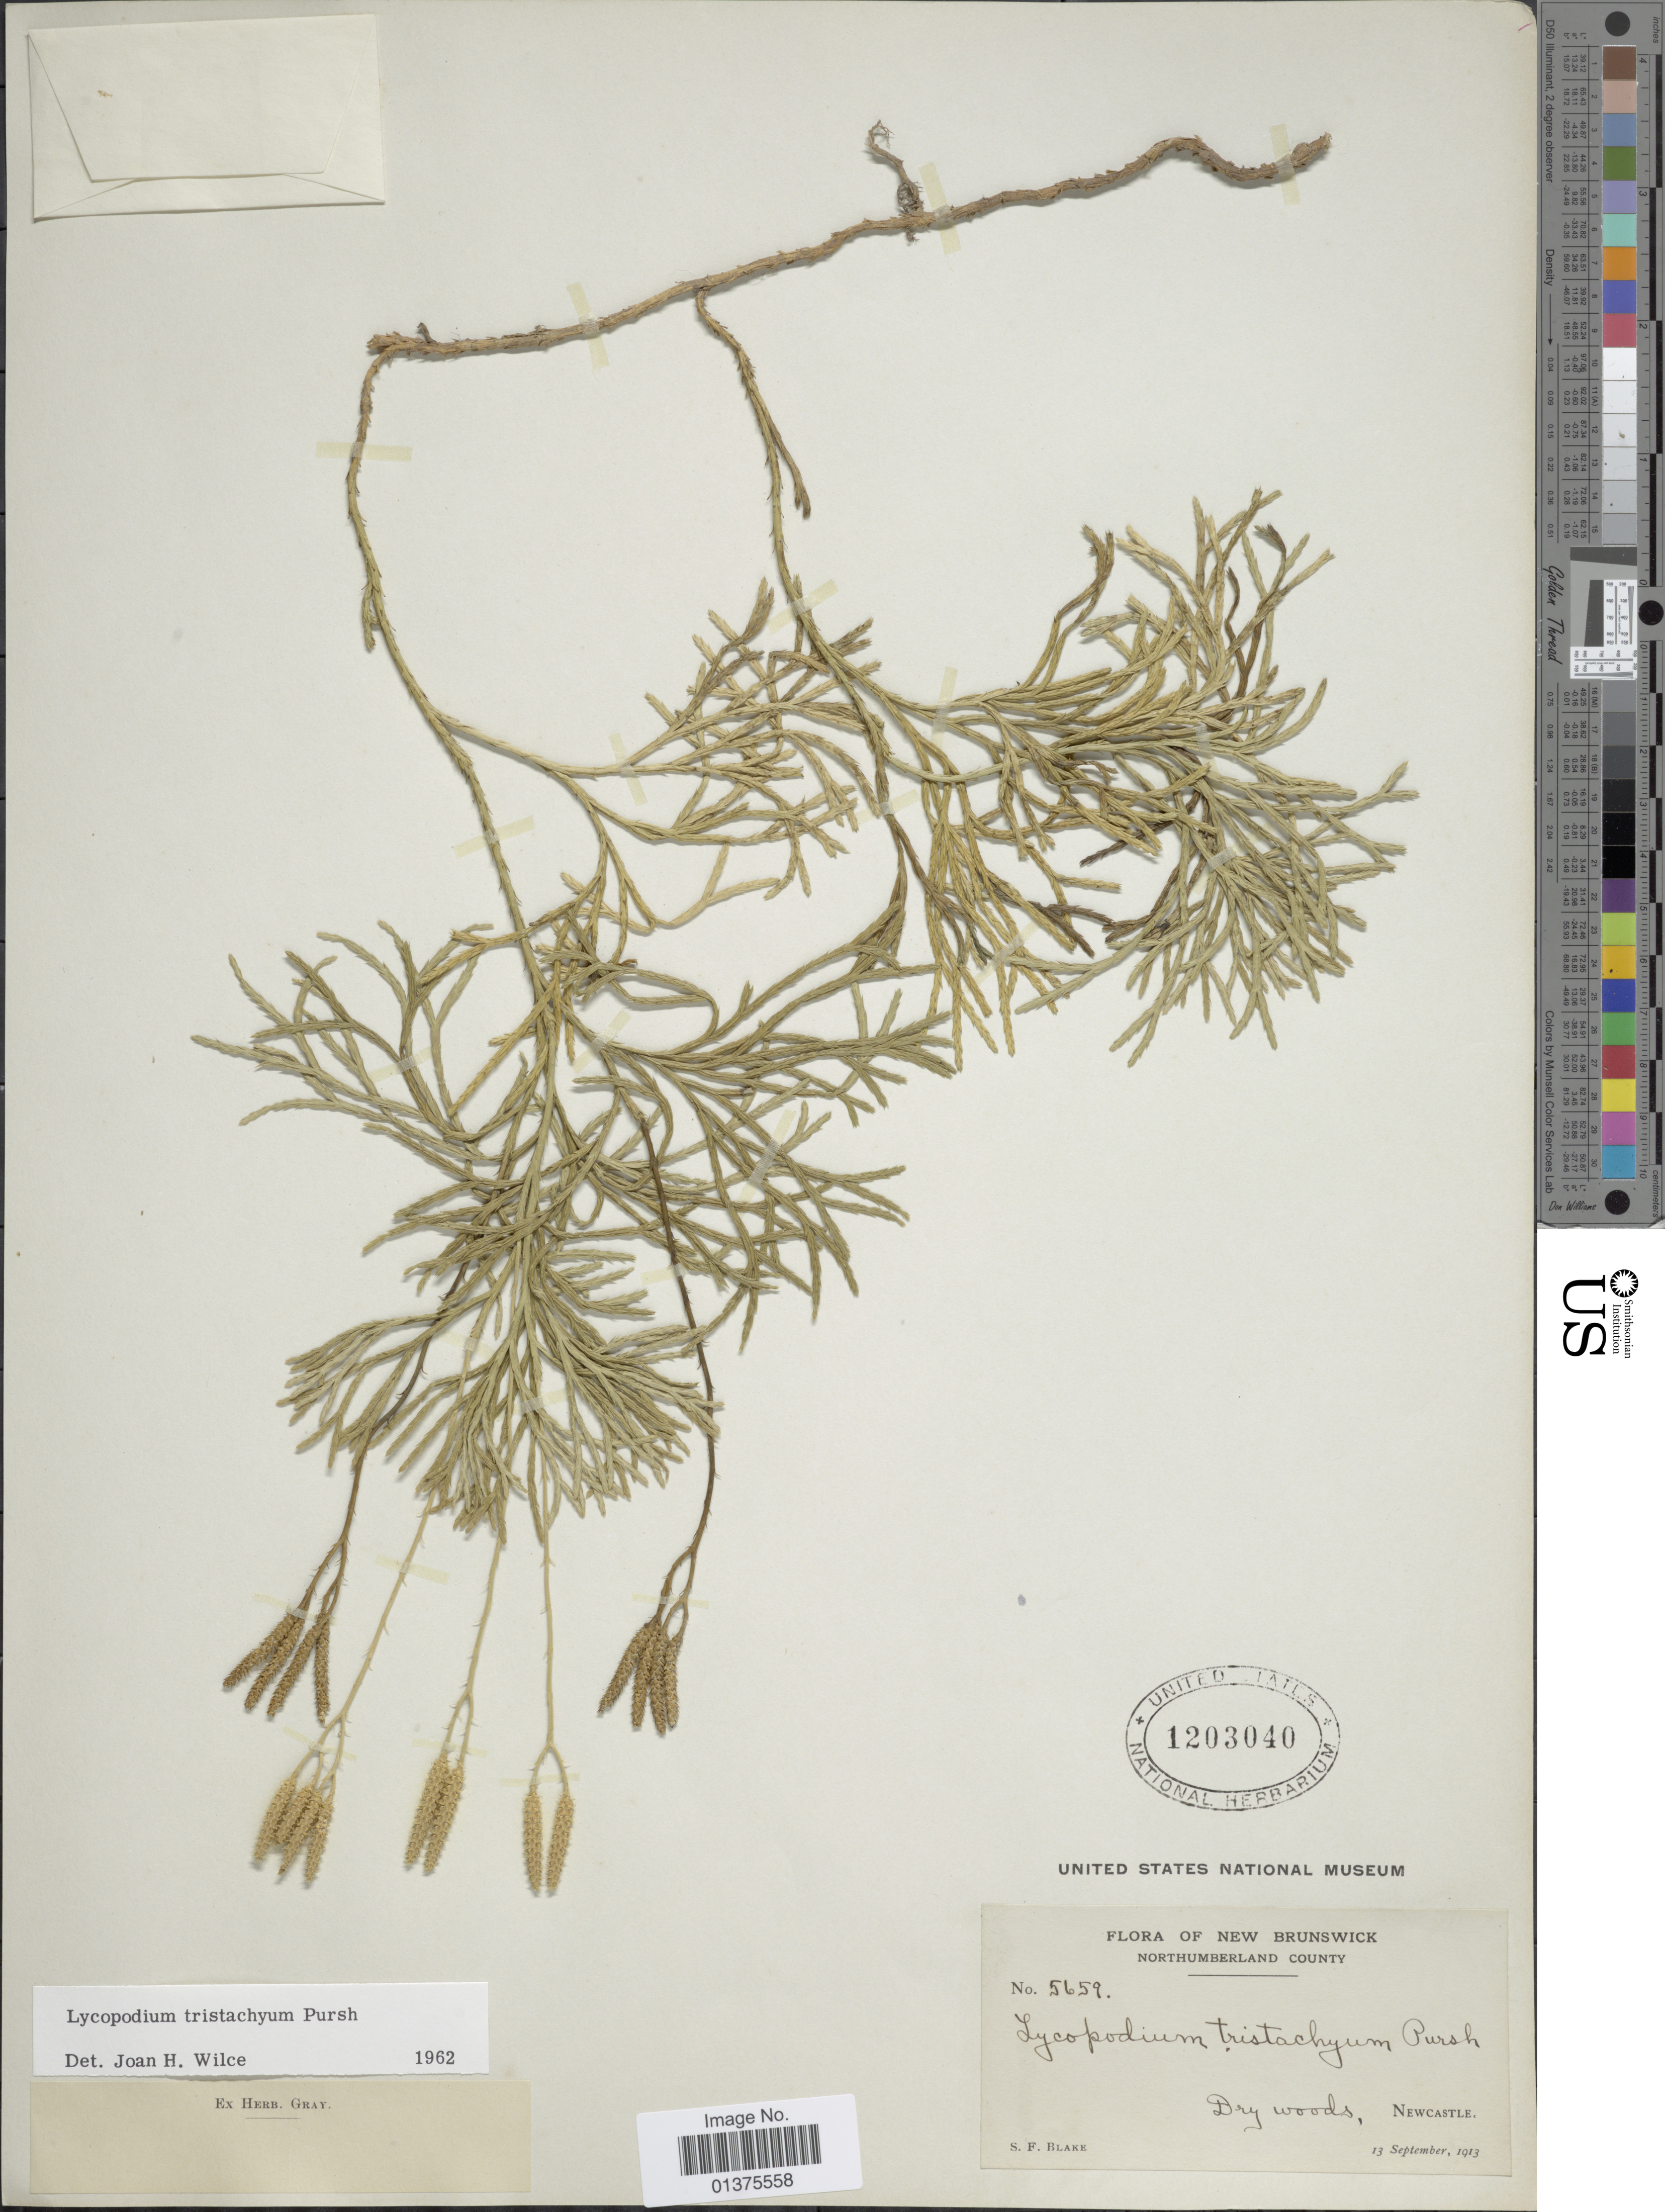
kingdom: Plantae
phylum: Tracheophyta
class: Lycopodiopsida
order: Lycopodiales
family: Lycopodiaceae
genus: Diphasiastrum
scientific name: Diphasiastrum tristachyum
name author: (Pursh) Holub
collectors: S. Blake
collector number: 5659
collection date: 1913-09-13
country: Canada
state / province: New Brunswick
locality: Northumberland County, Dry woods, Newcastle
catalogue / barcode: US 1203040